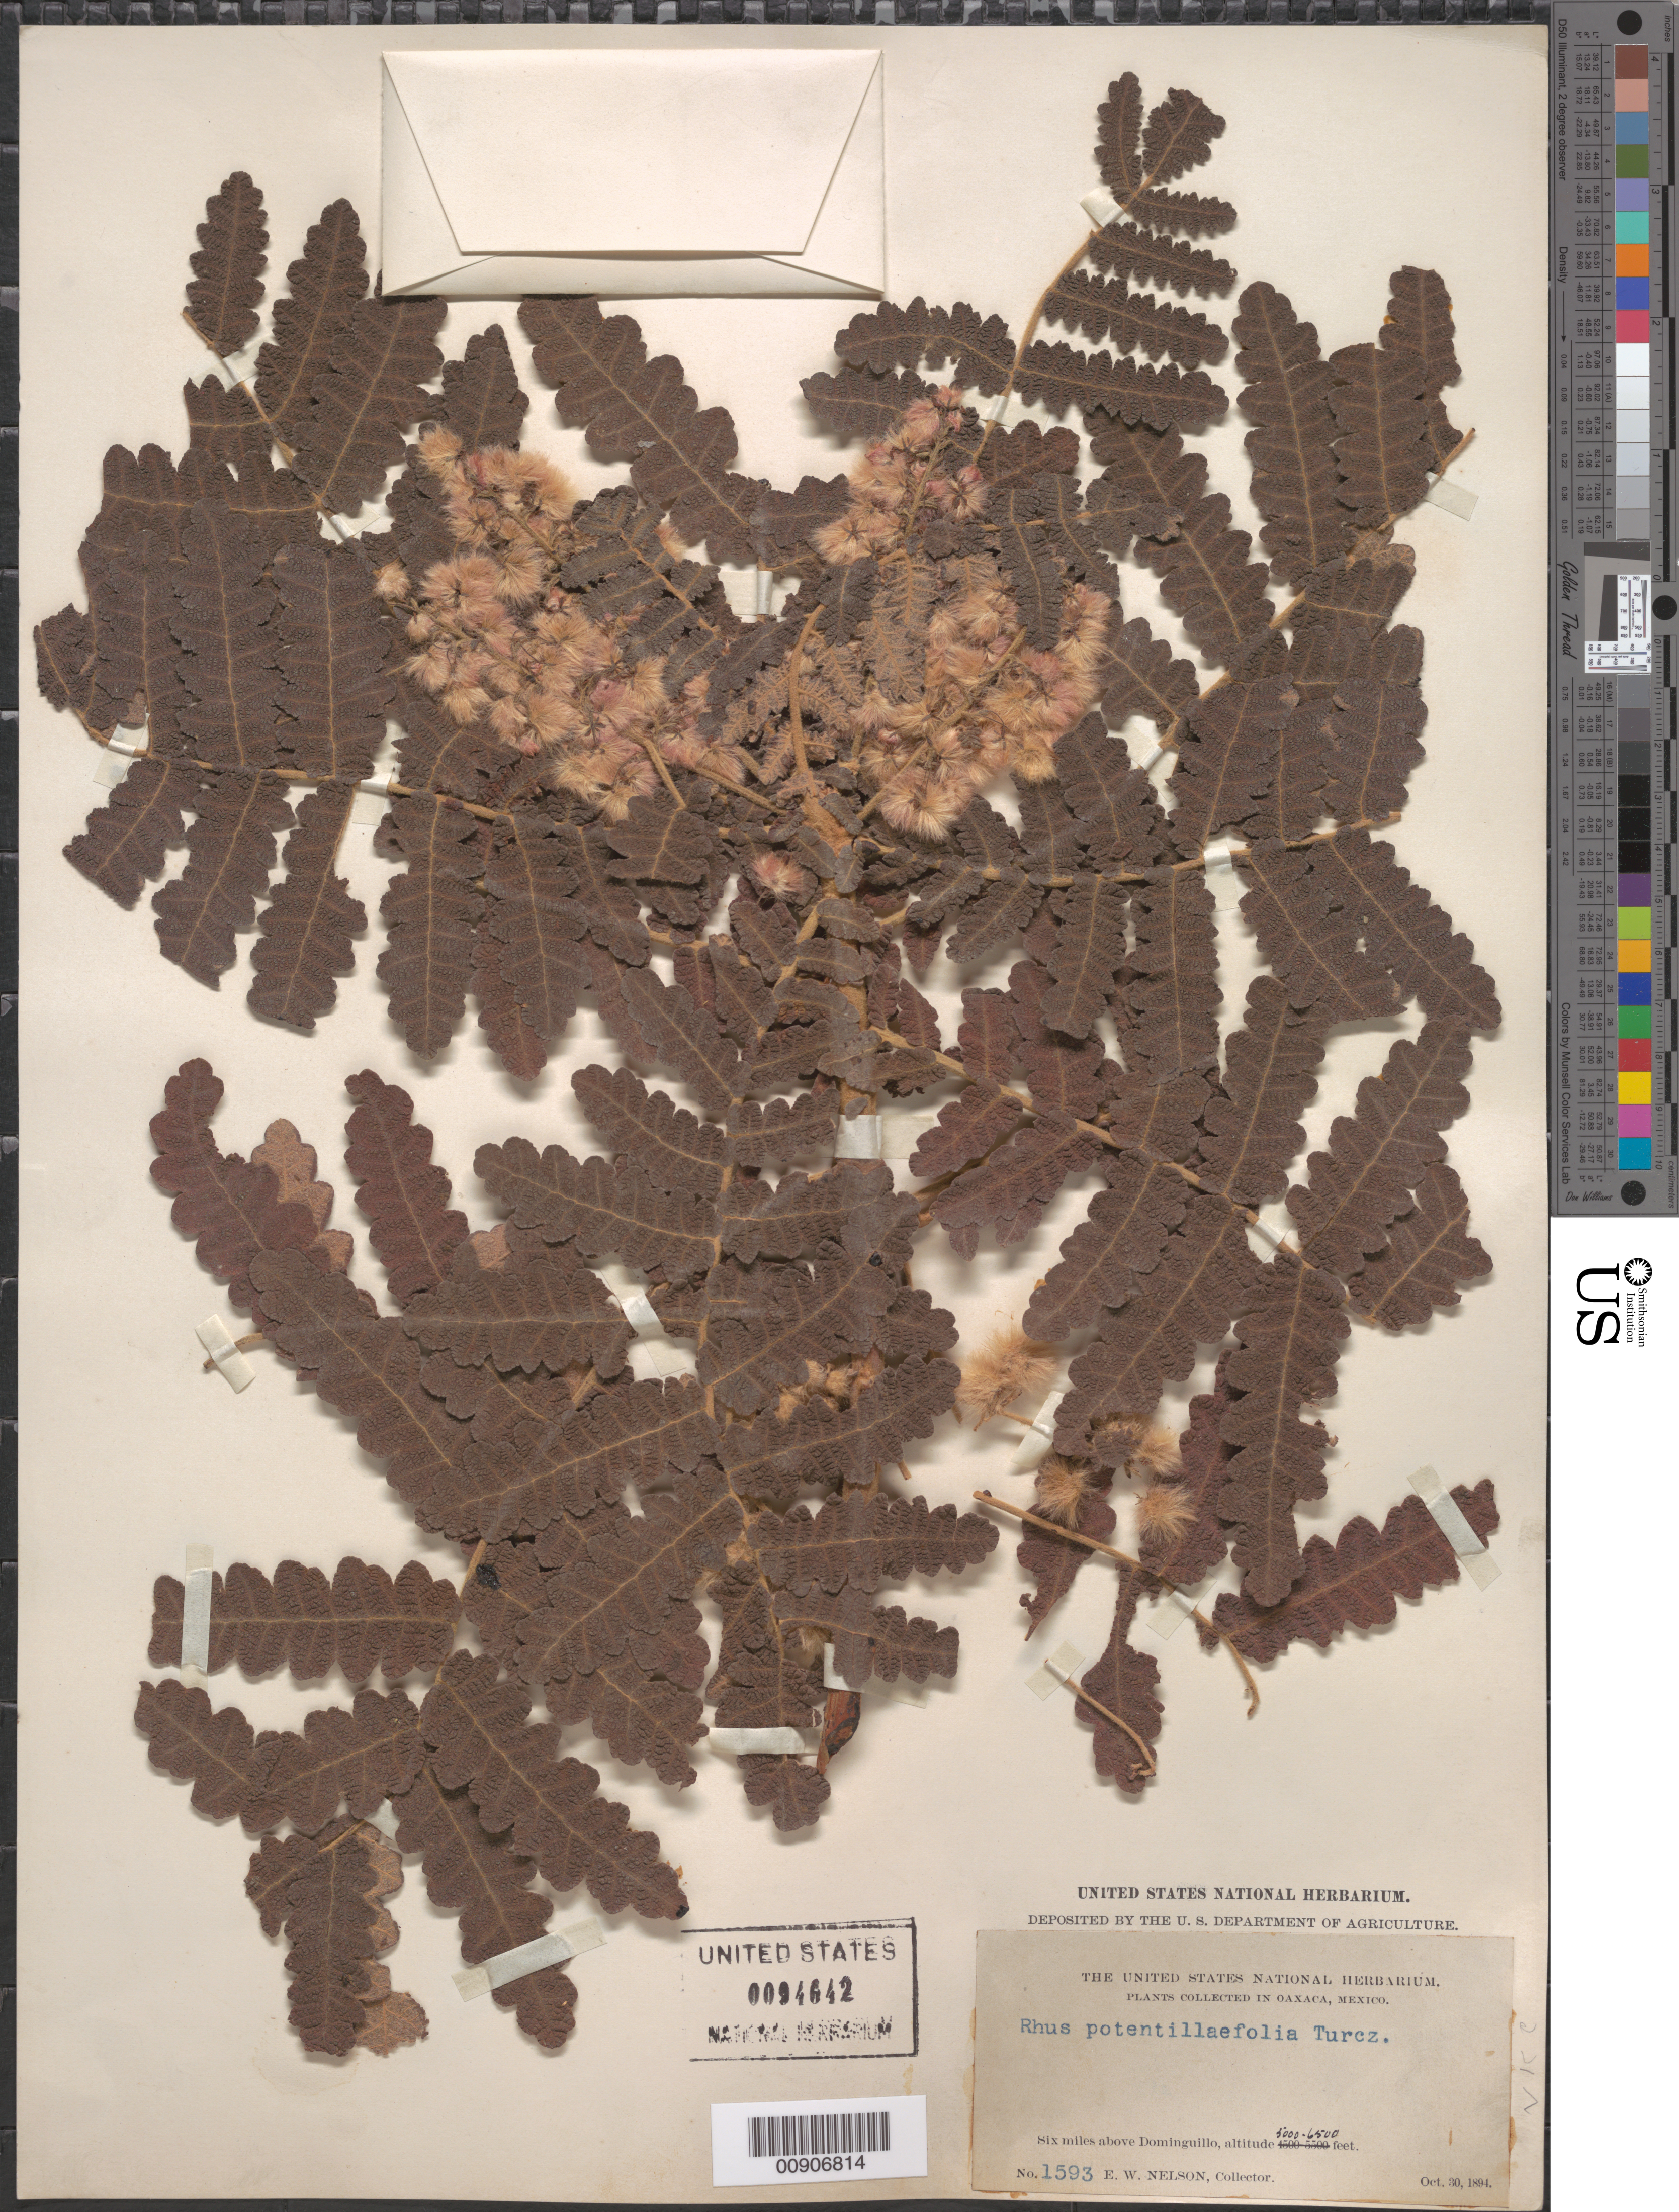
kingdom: Plantae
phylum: Tracheophyta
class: Magnoliopsida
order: Sapindales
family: Anacardiaceae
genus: Actinocheita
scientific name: Actinocheita filicina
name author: (Sessé & Moc. ex DC.) F.A. Barkley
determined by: Mitchell, John D.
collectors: E. W. Nelson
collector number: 1593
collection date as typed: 30 Oct 1894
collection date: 1894-10-30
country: Mexico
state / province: Oaxaca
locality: Oaxaca: Six miles above Dominguillo.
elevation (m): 1524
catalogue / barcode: US 94642